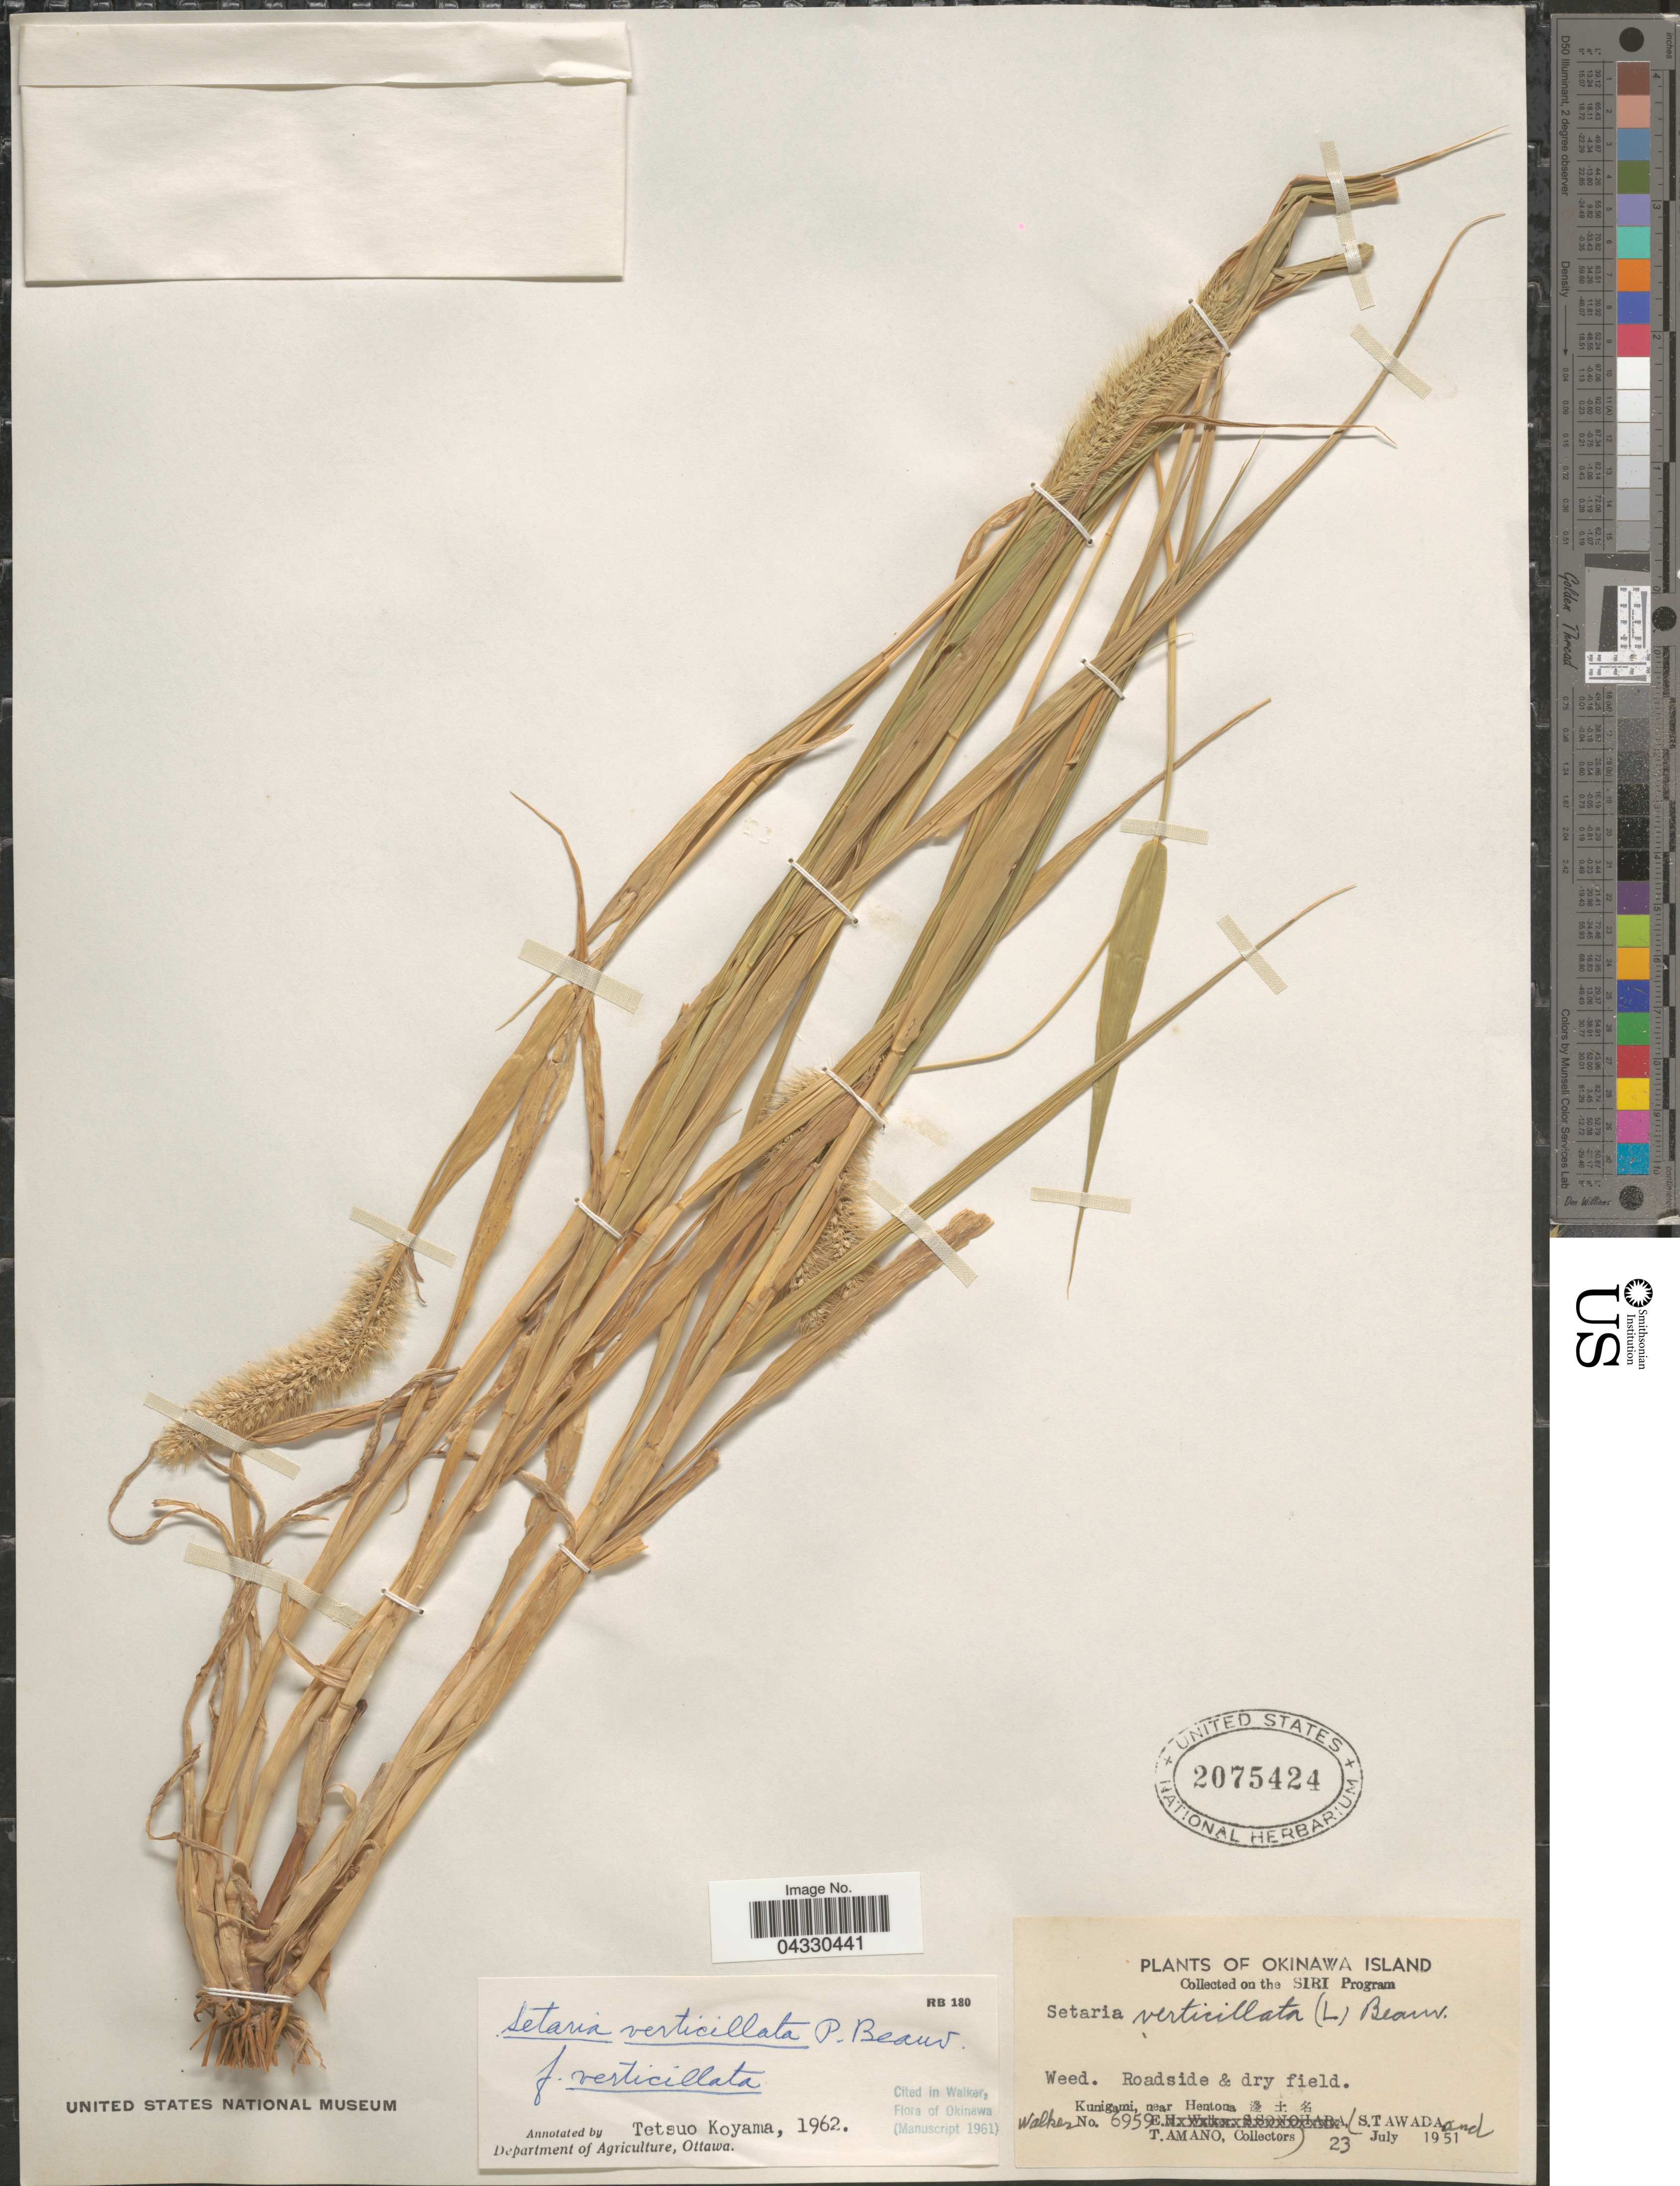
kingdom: Plantae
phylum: Tracheophyta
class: Liliopsida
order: Poales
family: Poaceae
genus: Setaria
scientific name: Setaria verticillata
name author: (L.) P. Beauv.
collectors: S. Awada & T. Amano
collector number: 6959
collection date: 1951-07-23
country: Japan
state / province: Okinawa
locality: Okinawa Islands. Roadside & dry field. Kunigami, near Hentona X.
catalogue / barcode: US 2075424